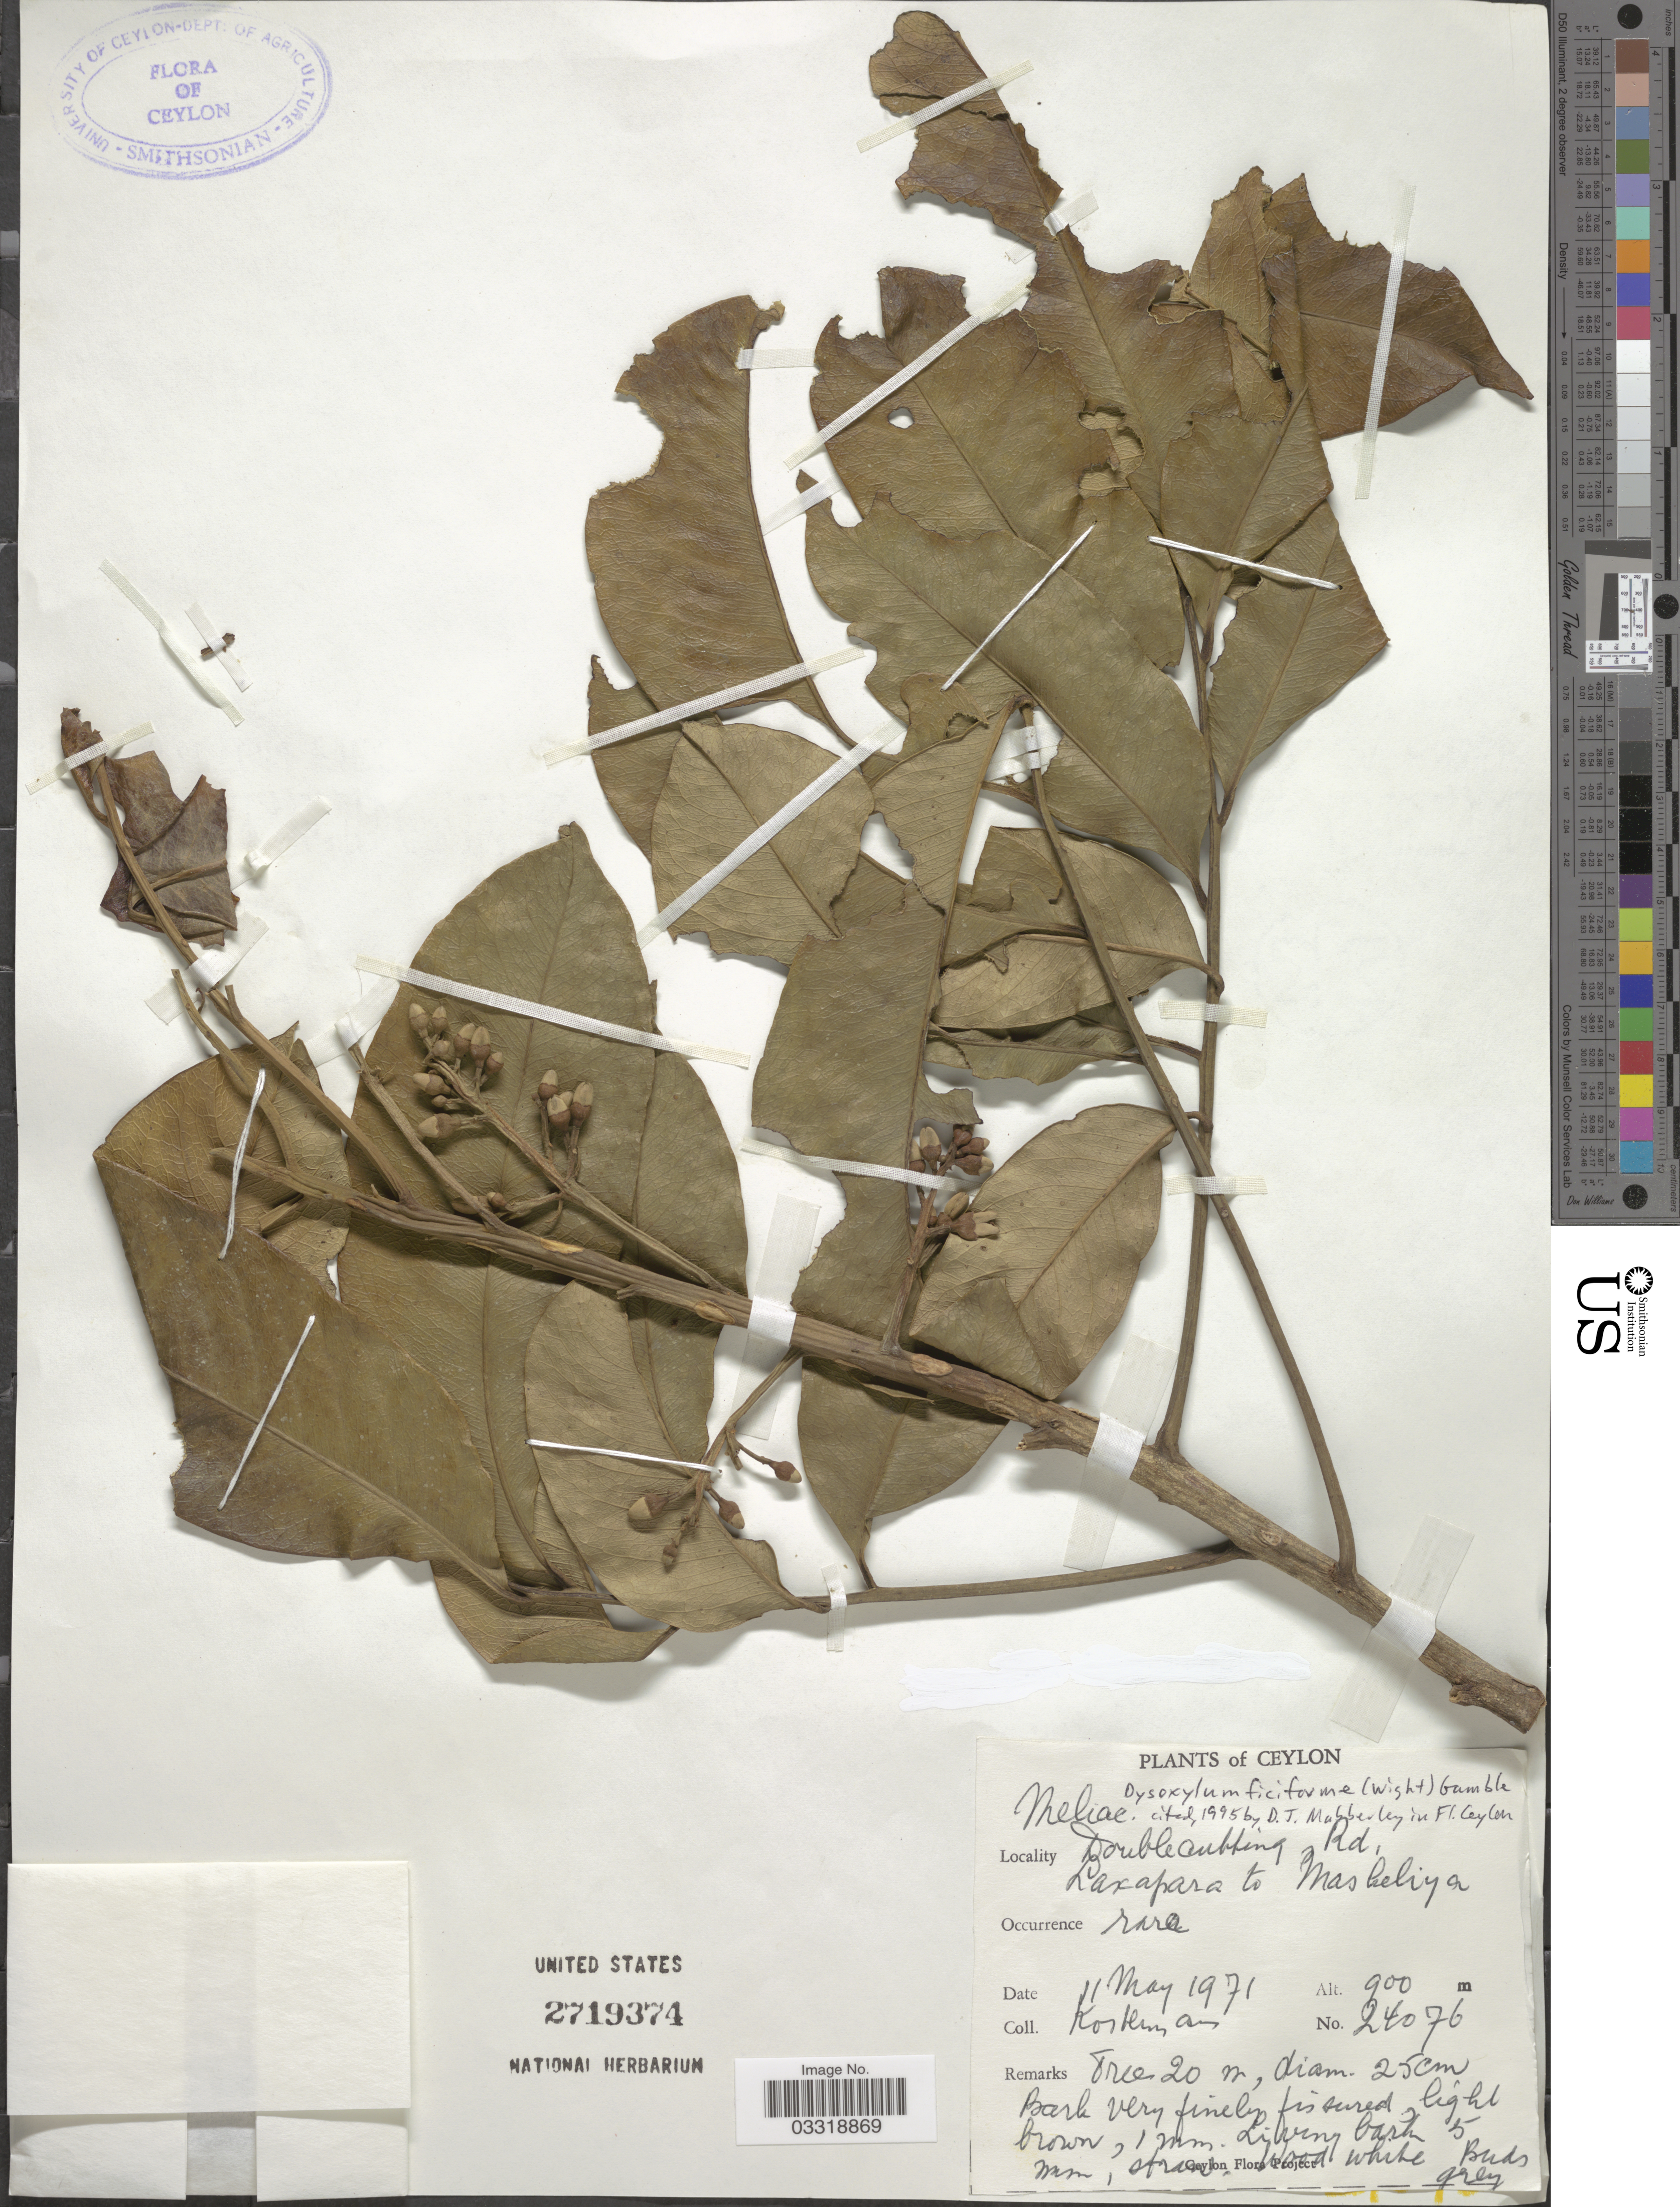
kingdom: Plantae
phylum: Tracheophyta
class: Magnoliopsida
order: Sapindales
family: Meliaceae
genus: Dysoxylum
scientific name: Dysoxylum gotadhora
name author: (Buch.-Ham.) Mabb.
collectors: Kostermans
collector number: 24076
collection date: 1971-05-11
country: Sri Lanka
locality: Ceylon. Double cutting [interpreted] Rd, Laxapara to Maskeliya.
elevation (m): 900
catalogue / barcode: US 2719374